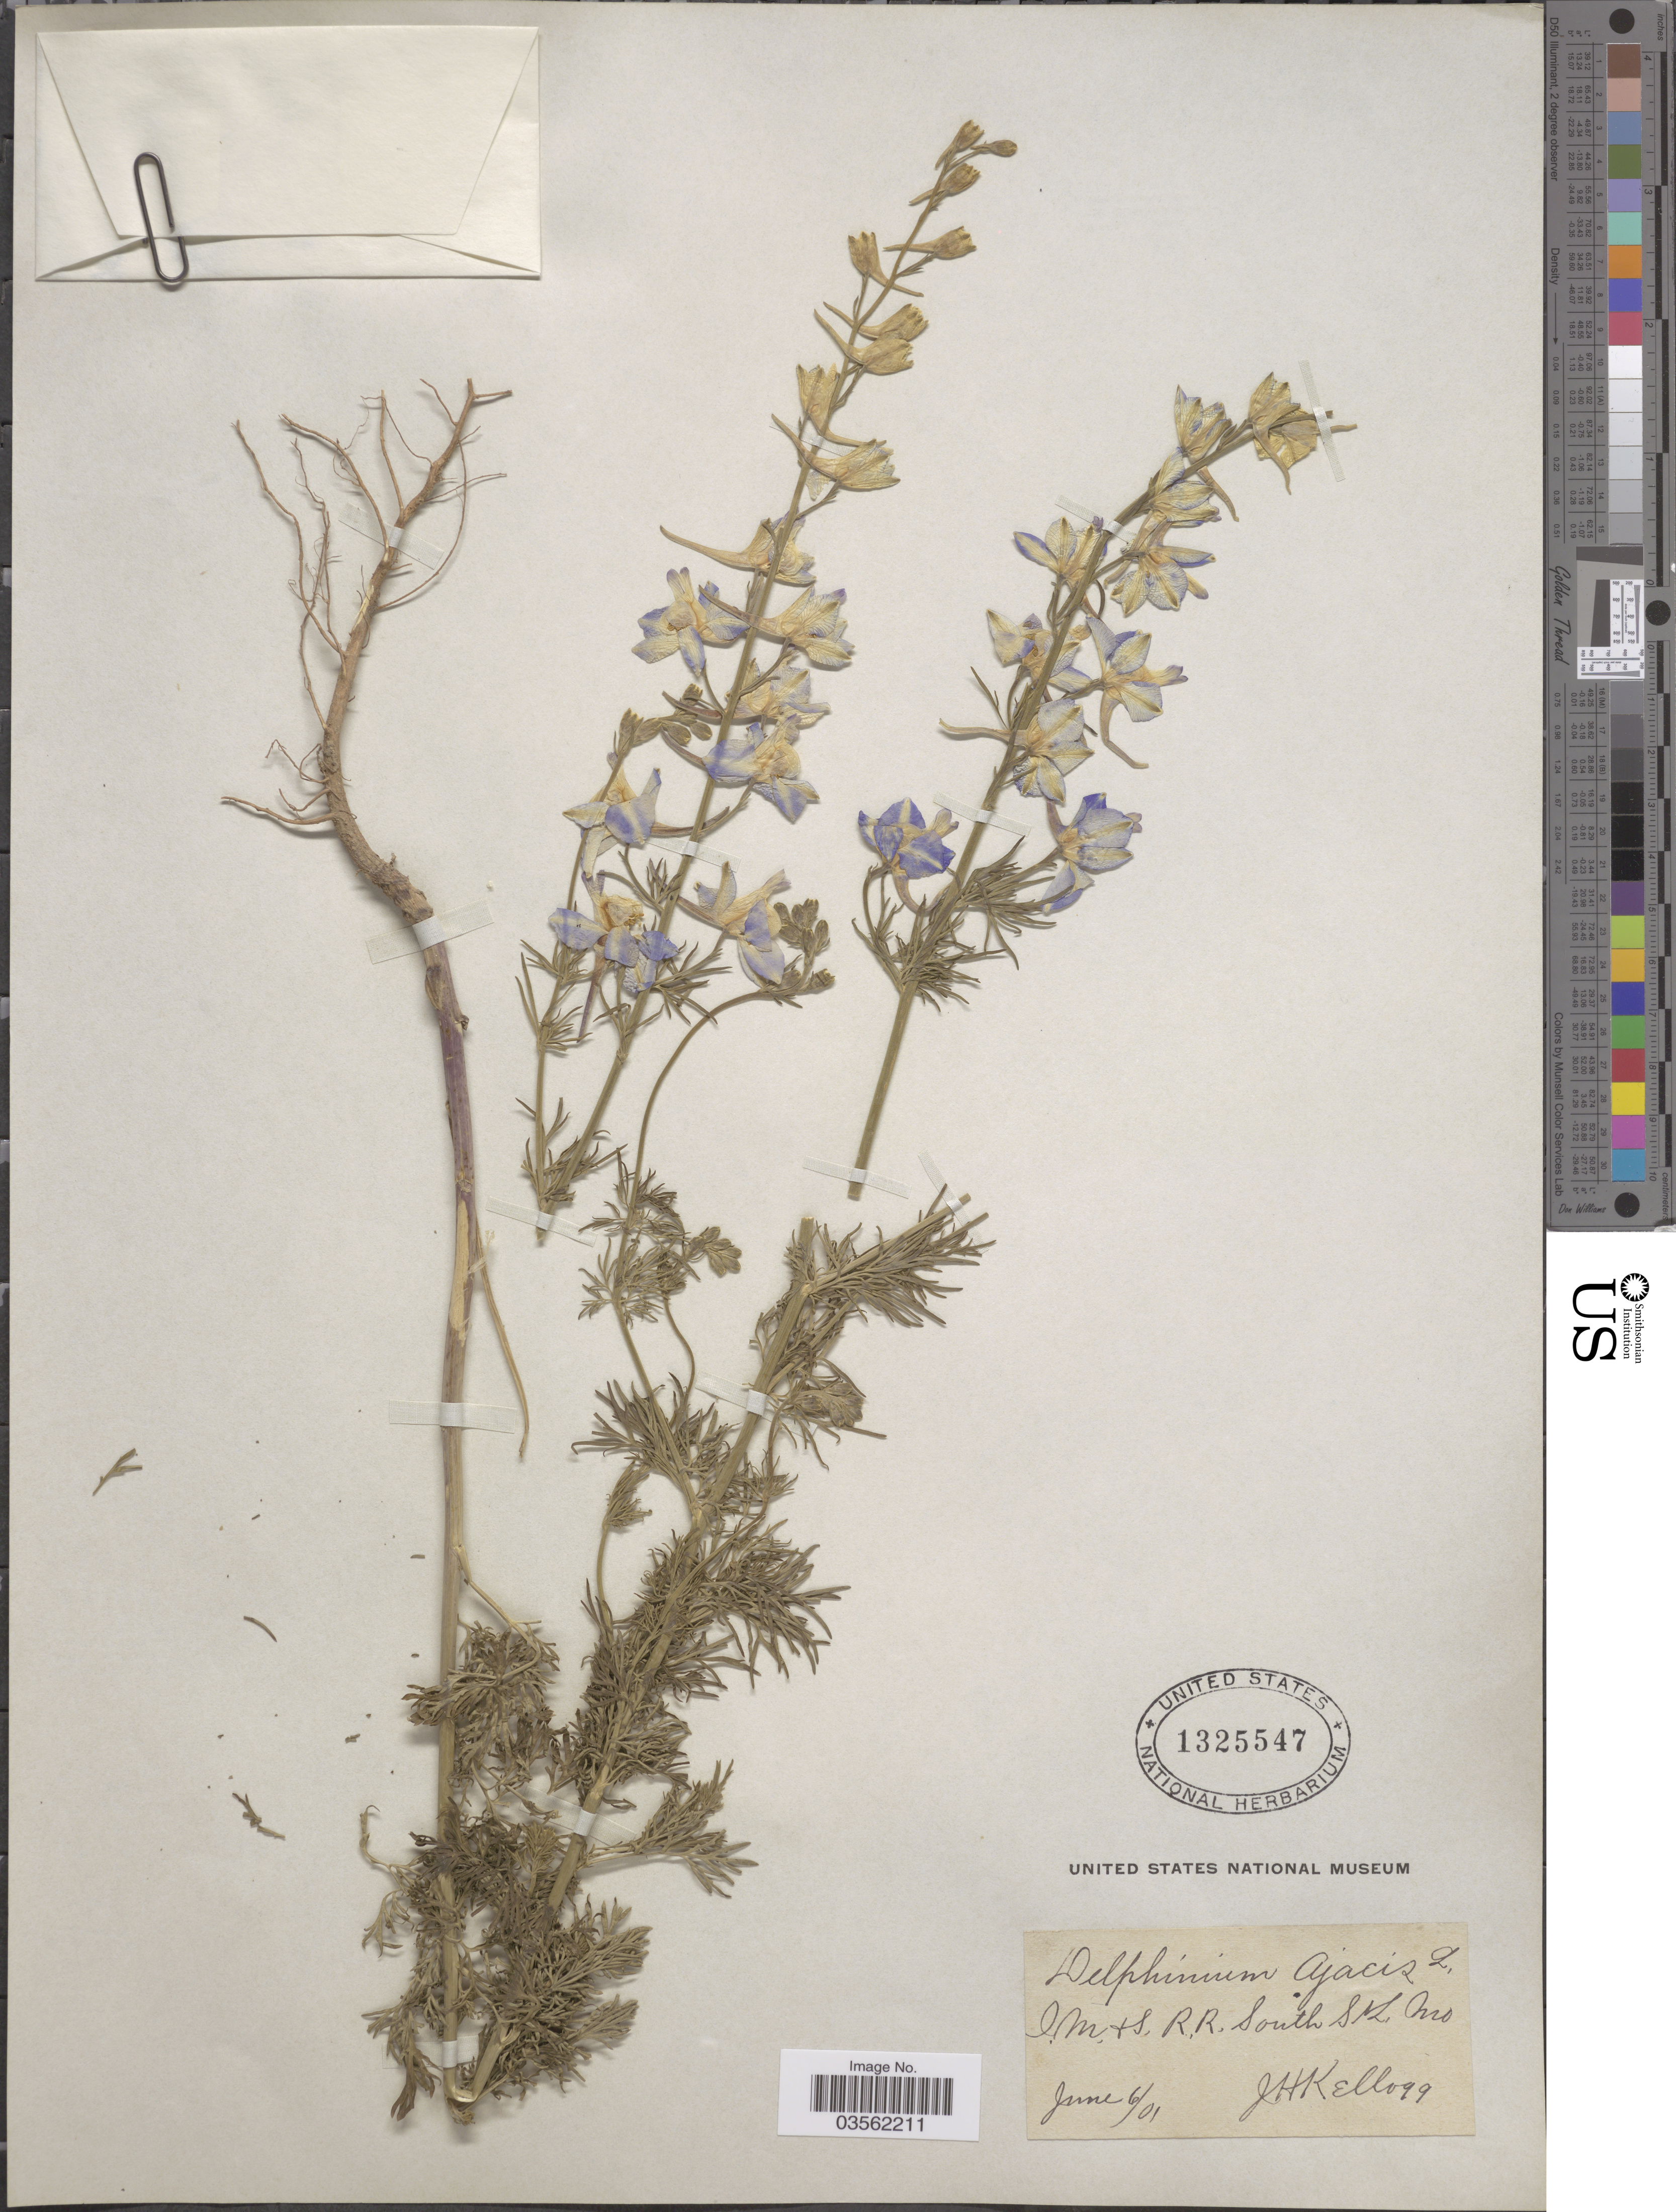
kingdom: Plantae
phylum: Tracheophyta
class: Magnoliopsida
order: Ranunculales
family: Ranunculaceae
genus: Delphinium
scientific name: Delphinium ajacis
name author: L.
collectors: J. H. Kellogg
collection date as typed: Transcribed d/m/y: 6/6/1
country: United States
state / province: Missouri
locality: I.M. + S. R.R. South St L.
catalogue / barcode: US 1325547